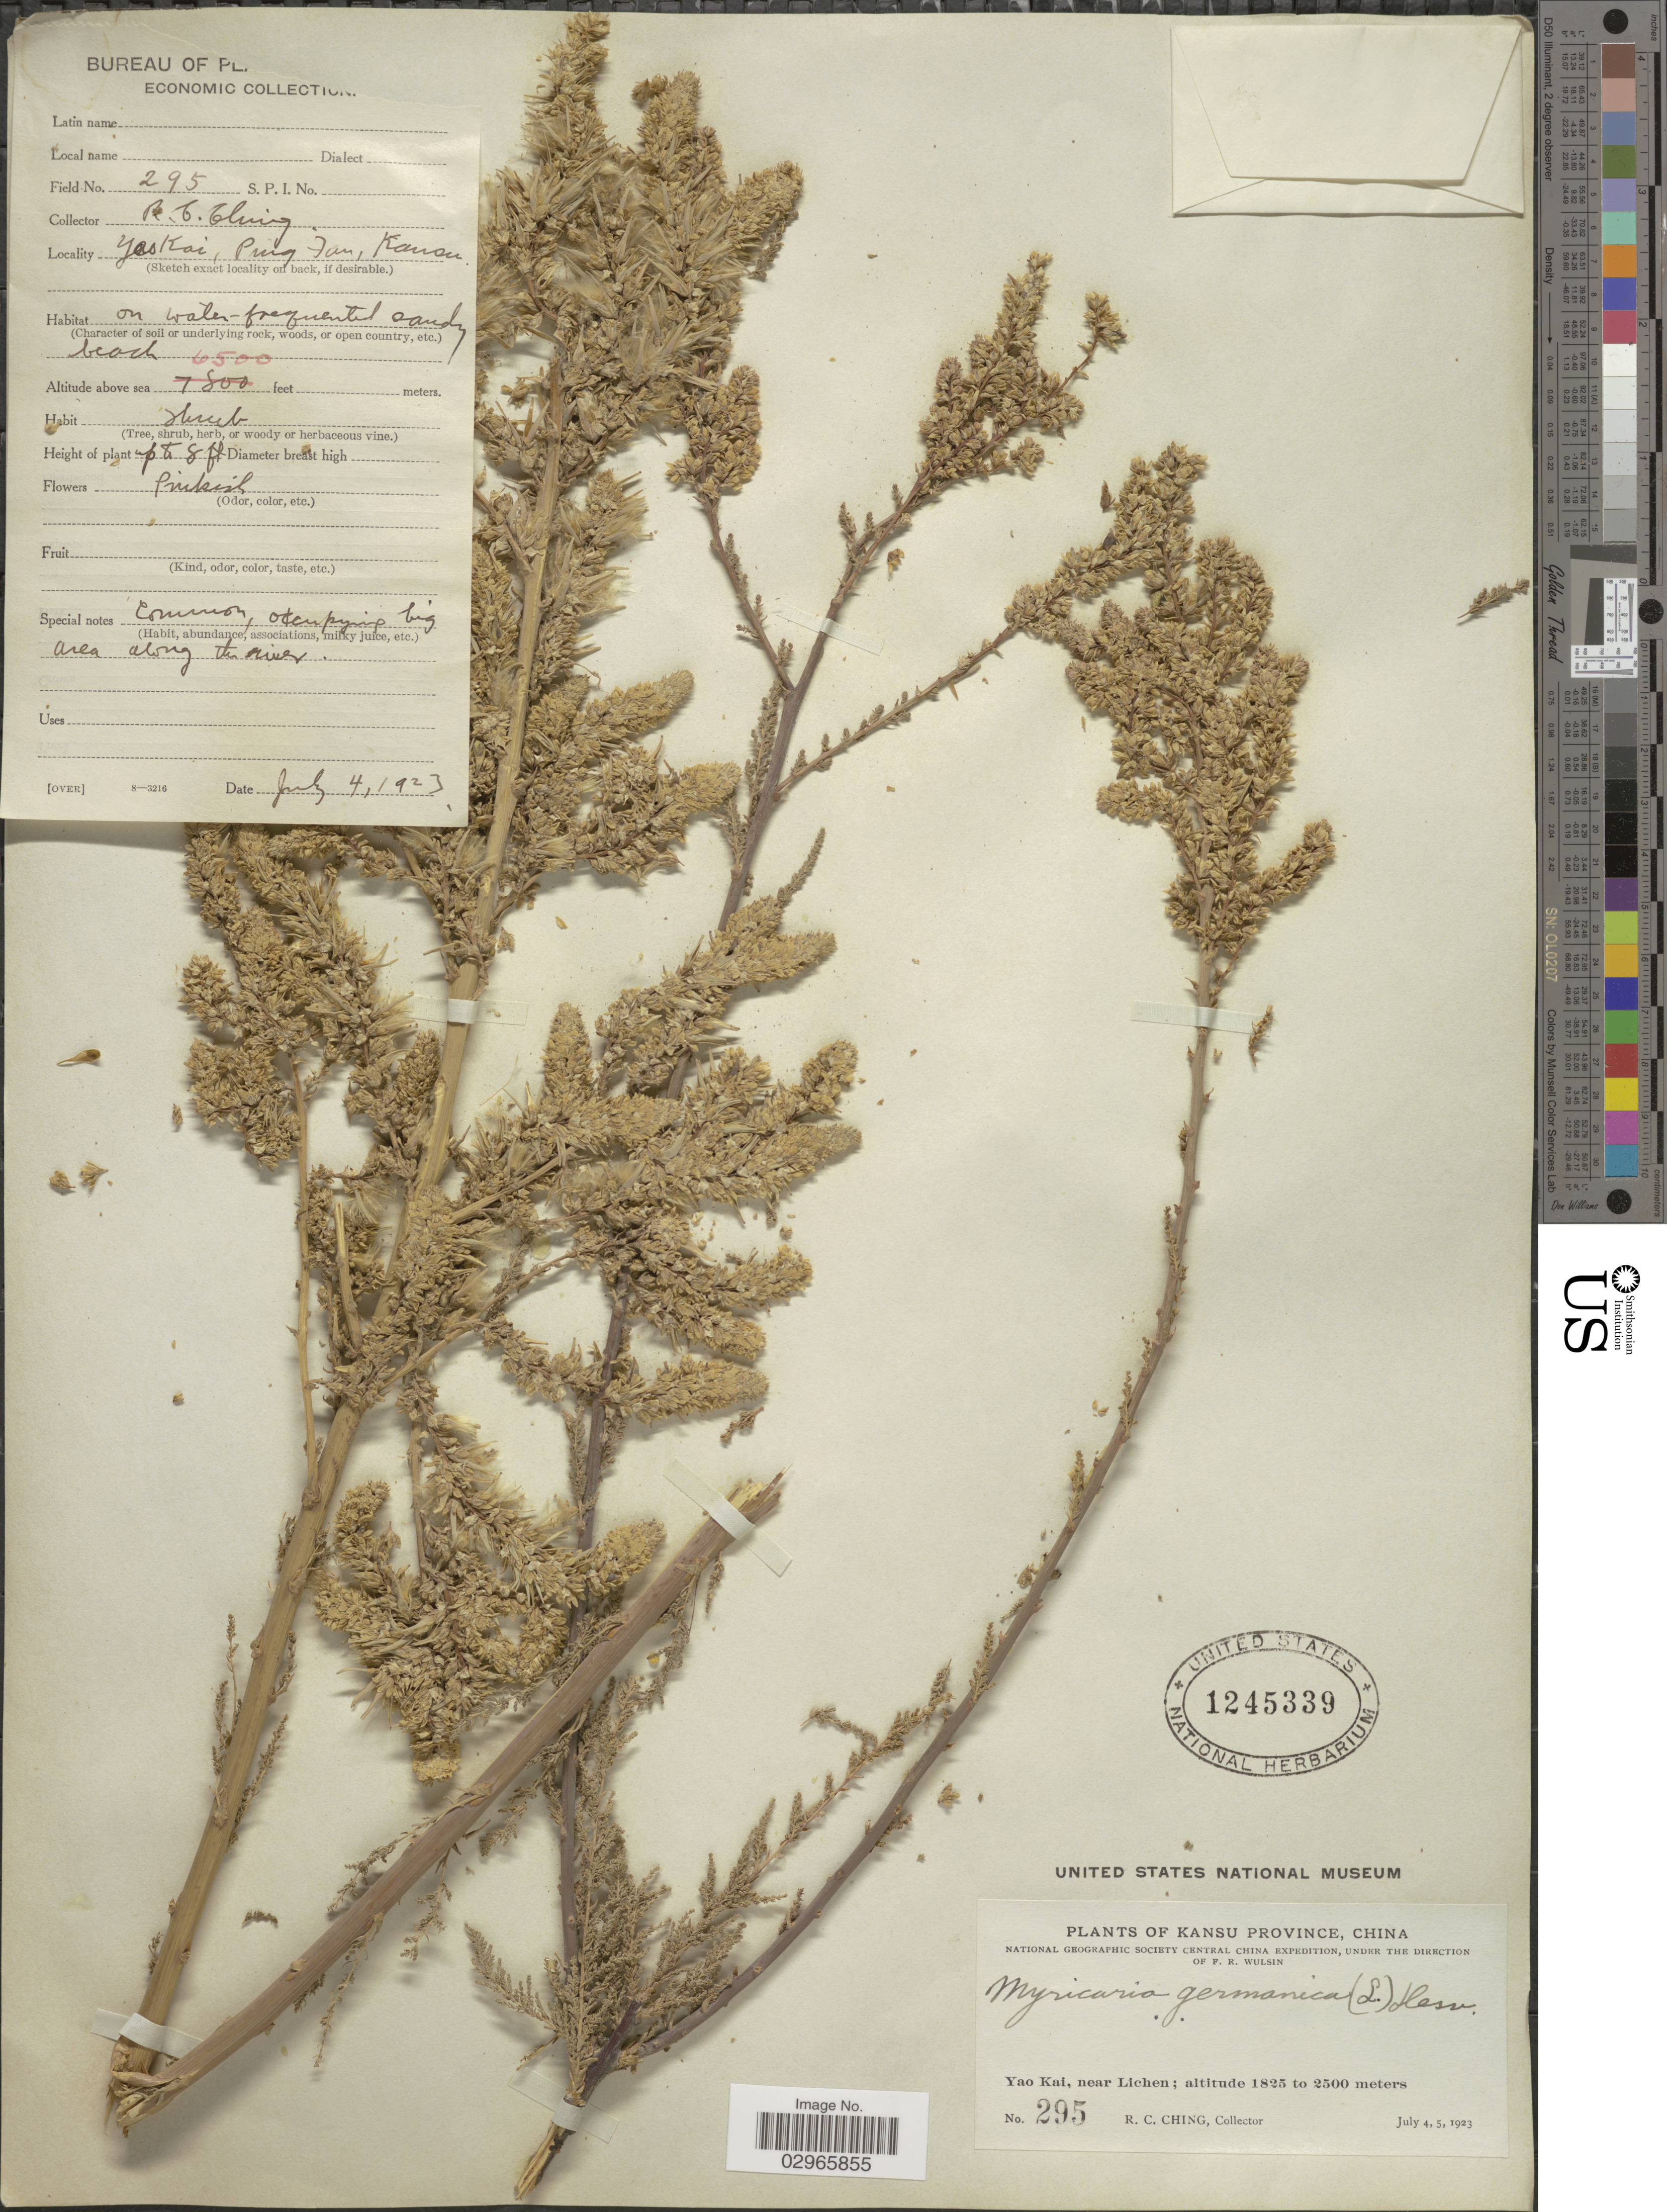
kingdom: Plantae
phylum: Tracheophyta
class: Magnoliopsida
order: Caryophyllales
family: Tamaricaceae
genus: Myricaria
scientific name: Myricaria germanica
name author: (L.) Desv.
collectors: R. C. Ching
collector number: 295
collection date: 1923-07-04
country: China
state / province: Gansu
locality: Kansu Province. Yao Kai, near Lichen. Ping Fan.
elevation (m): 1981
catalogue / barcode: US 1245339